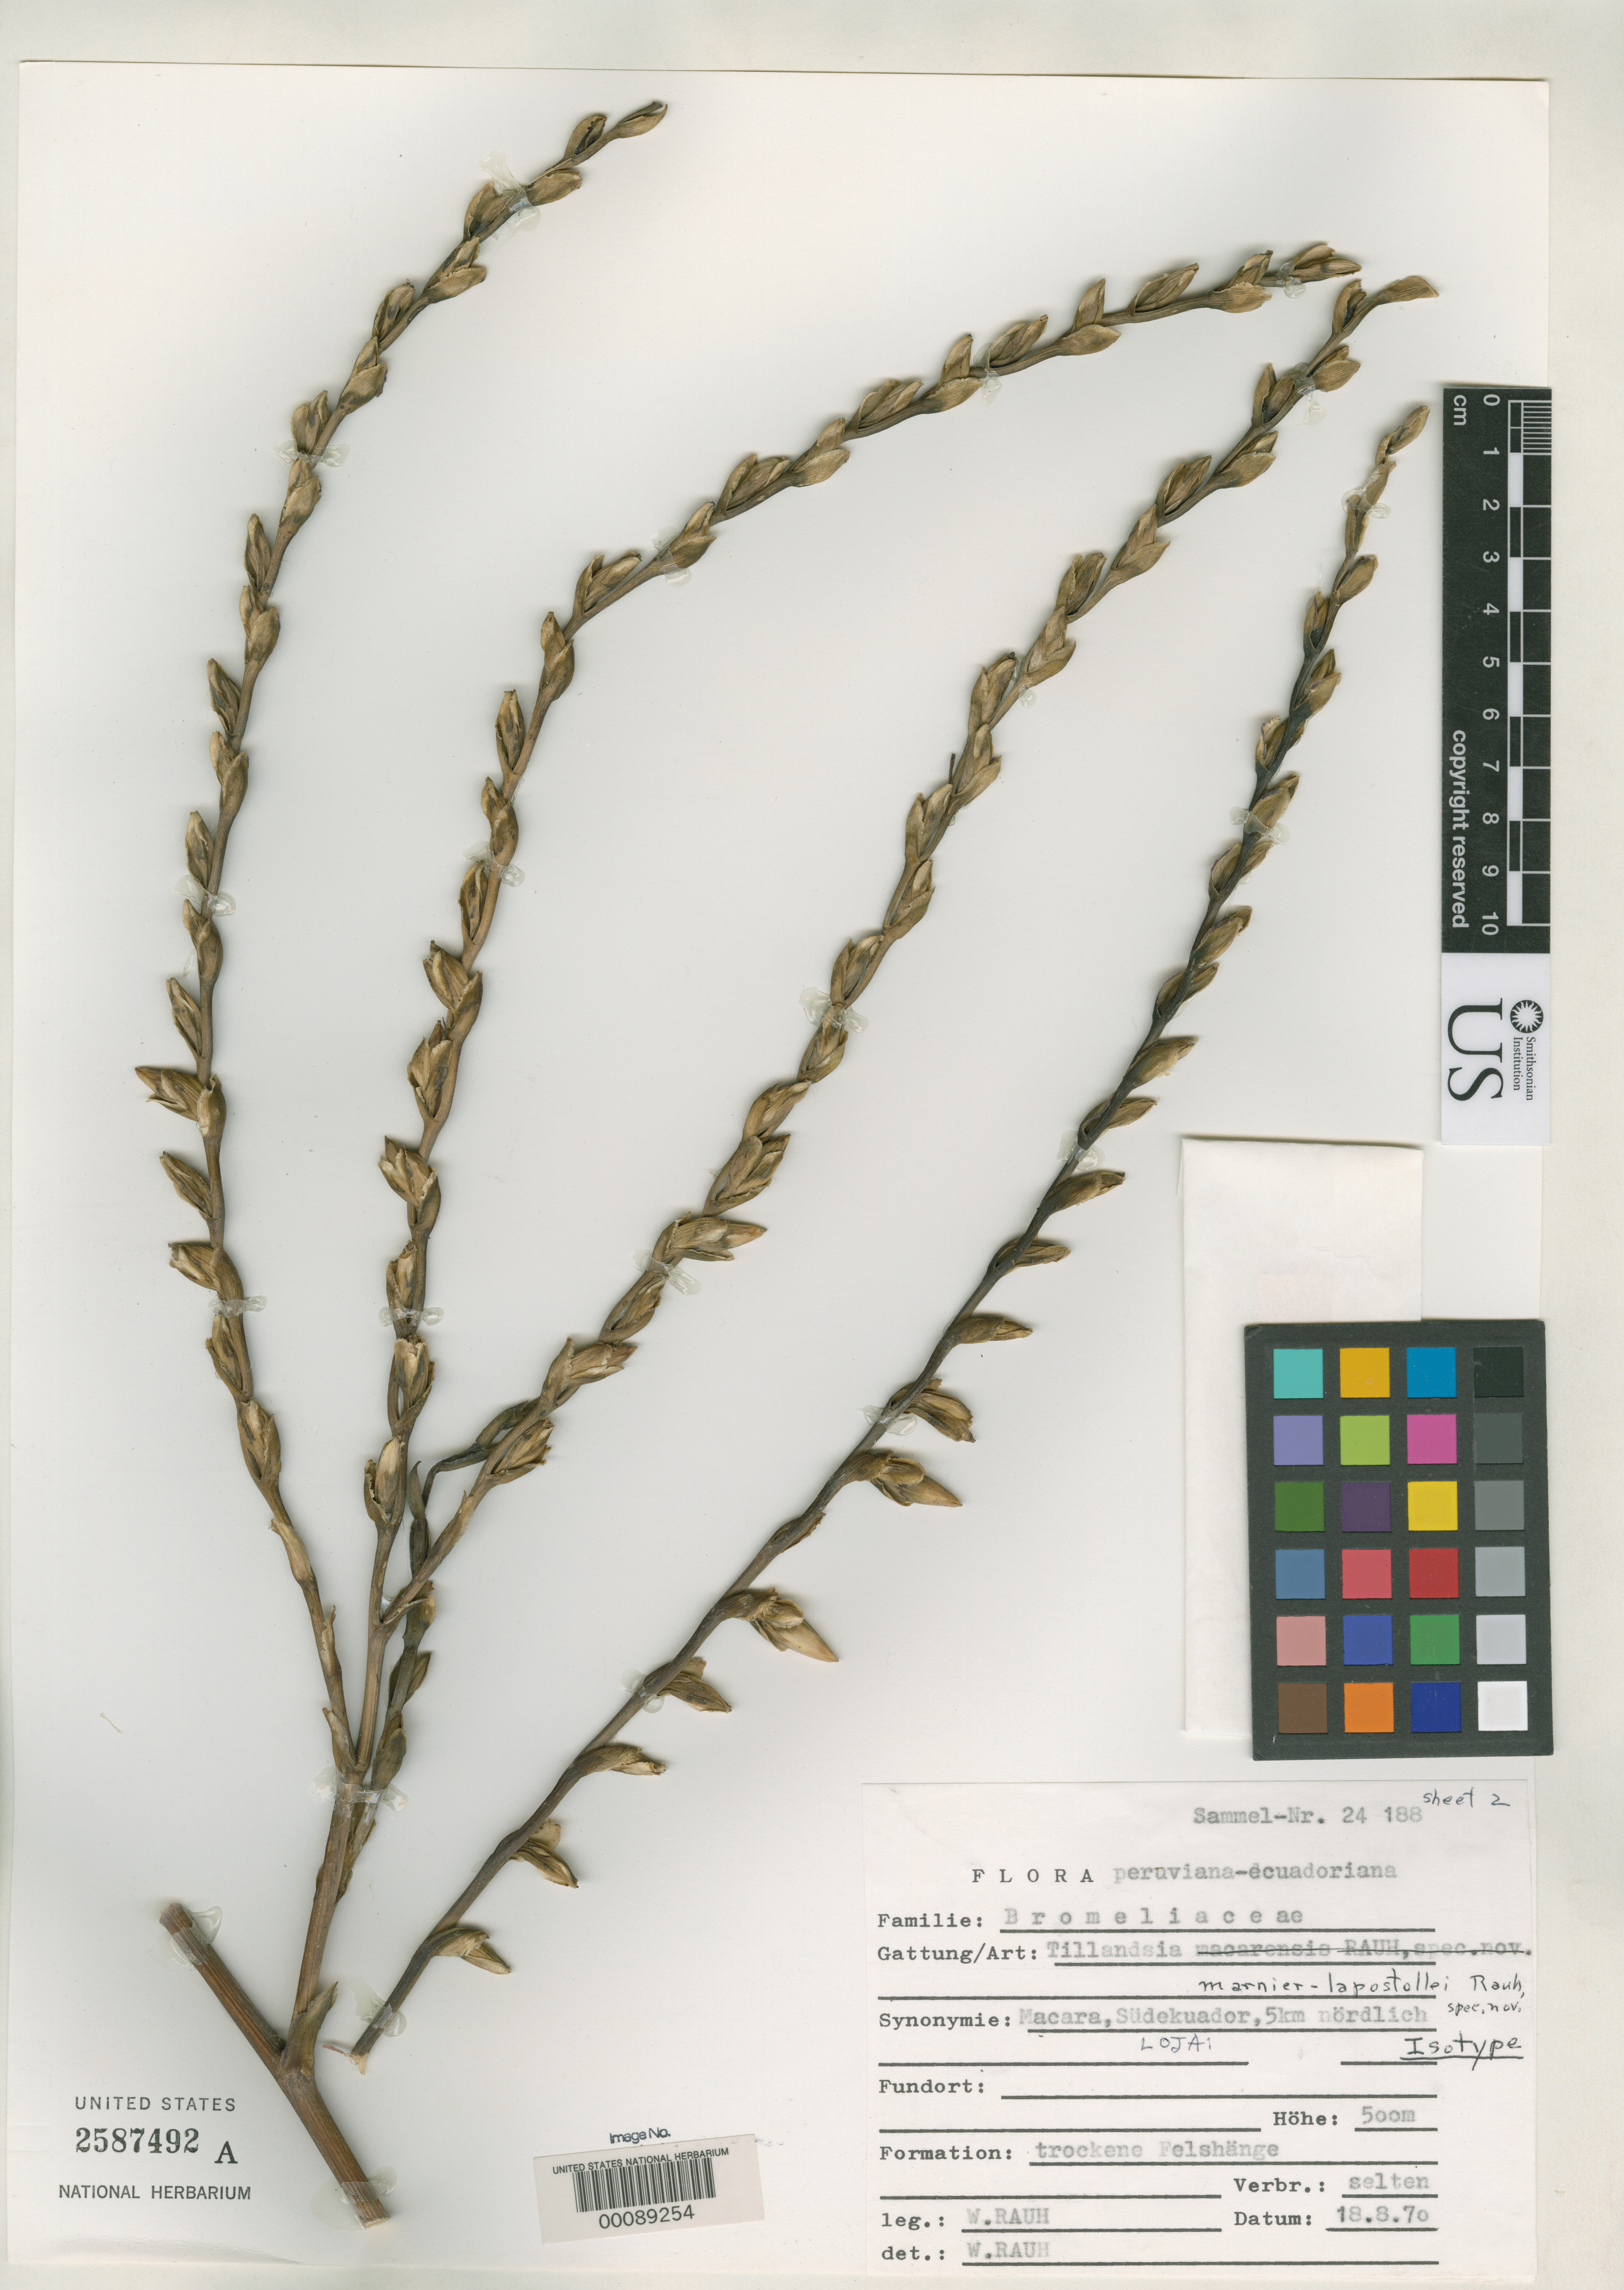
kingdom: Plantae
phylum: Tracheophyta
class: Liliopsida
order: Poales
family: Bromeliaceae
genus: Tillandsia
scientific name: Tillandsia marnieri-lapostollei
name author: Rauh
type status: Isotype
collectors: W. Rauh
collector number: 24188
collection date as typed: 18 Aug 1970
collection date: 1970-08-18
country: Ecuador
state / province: Loja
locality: Macara.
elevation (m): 500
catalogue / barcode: US 2587492A